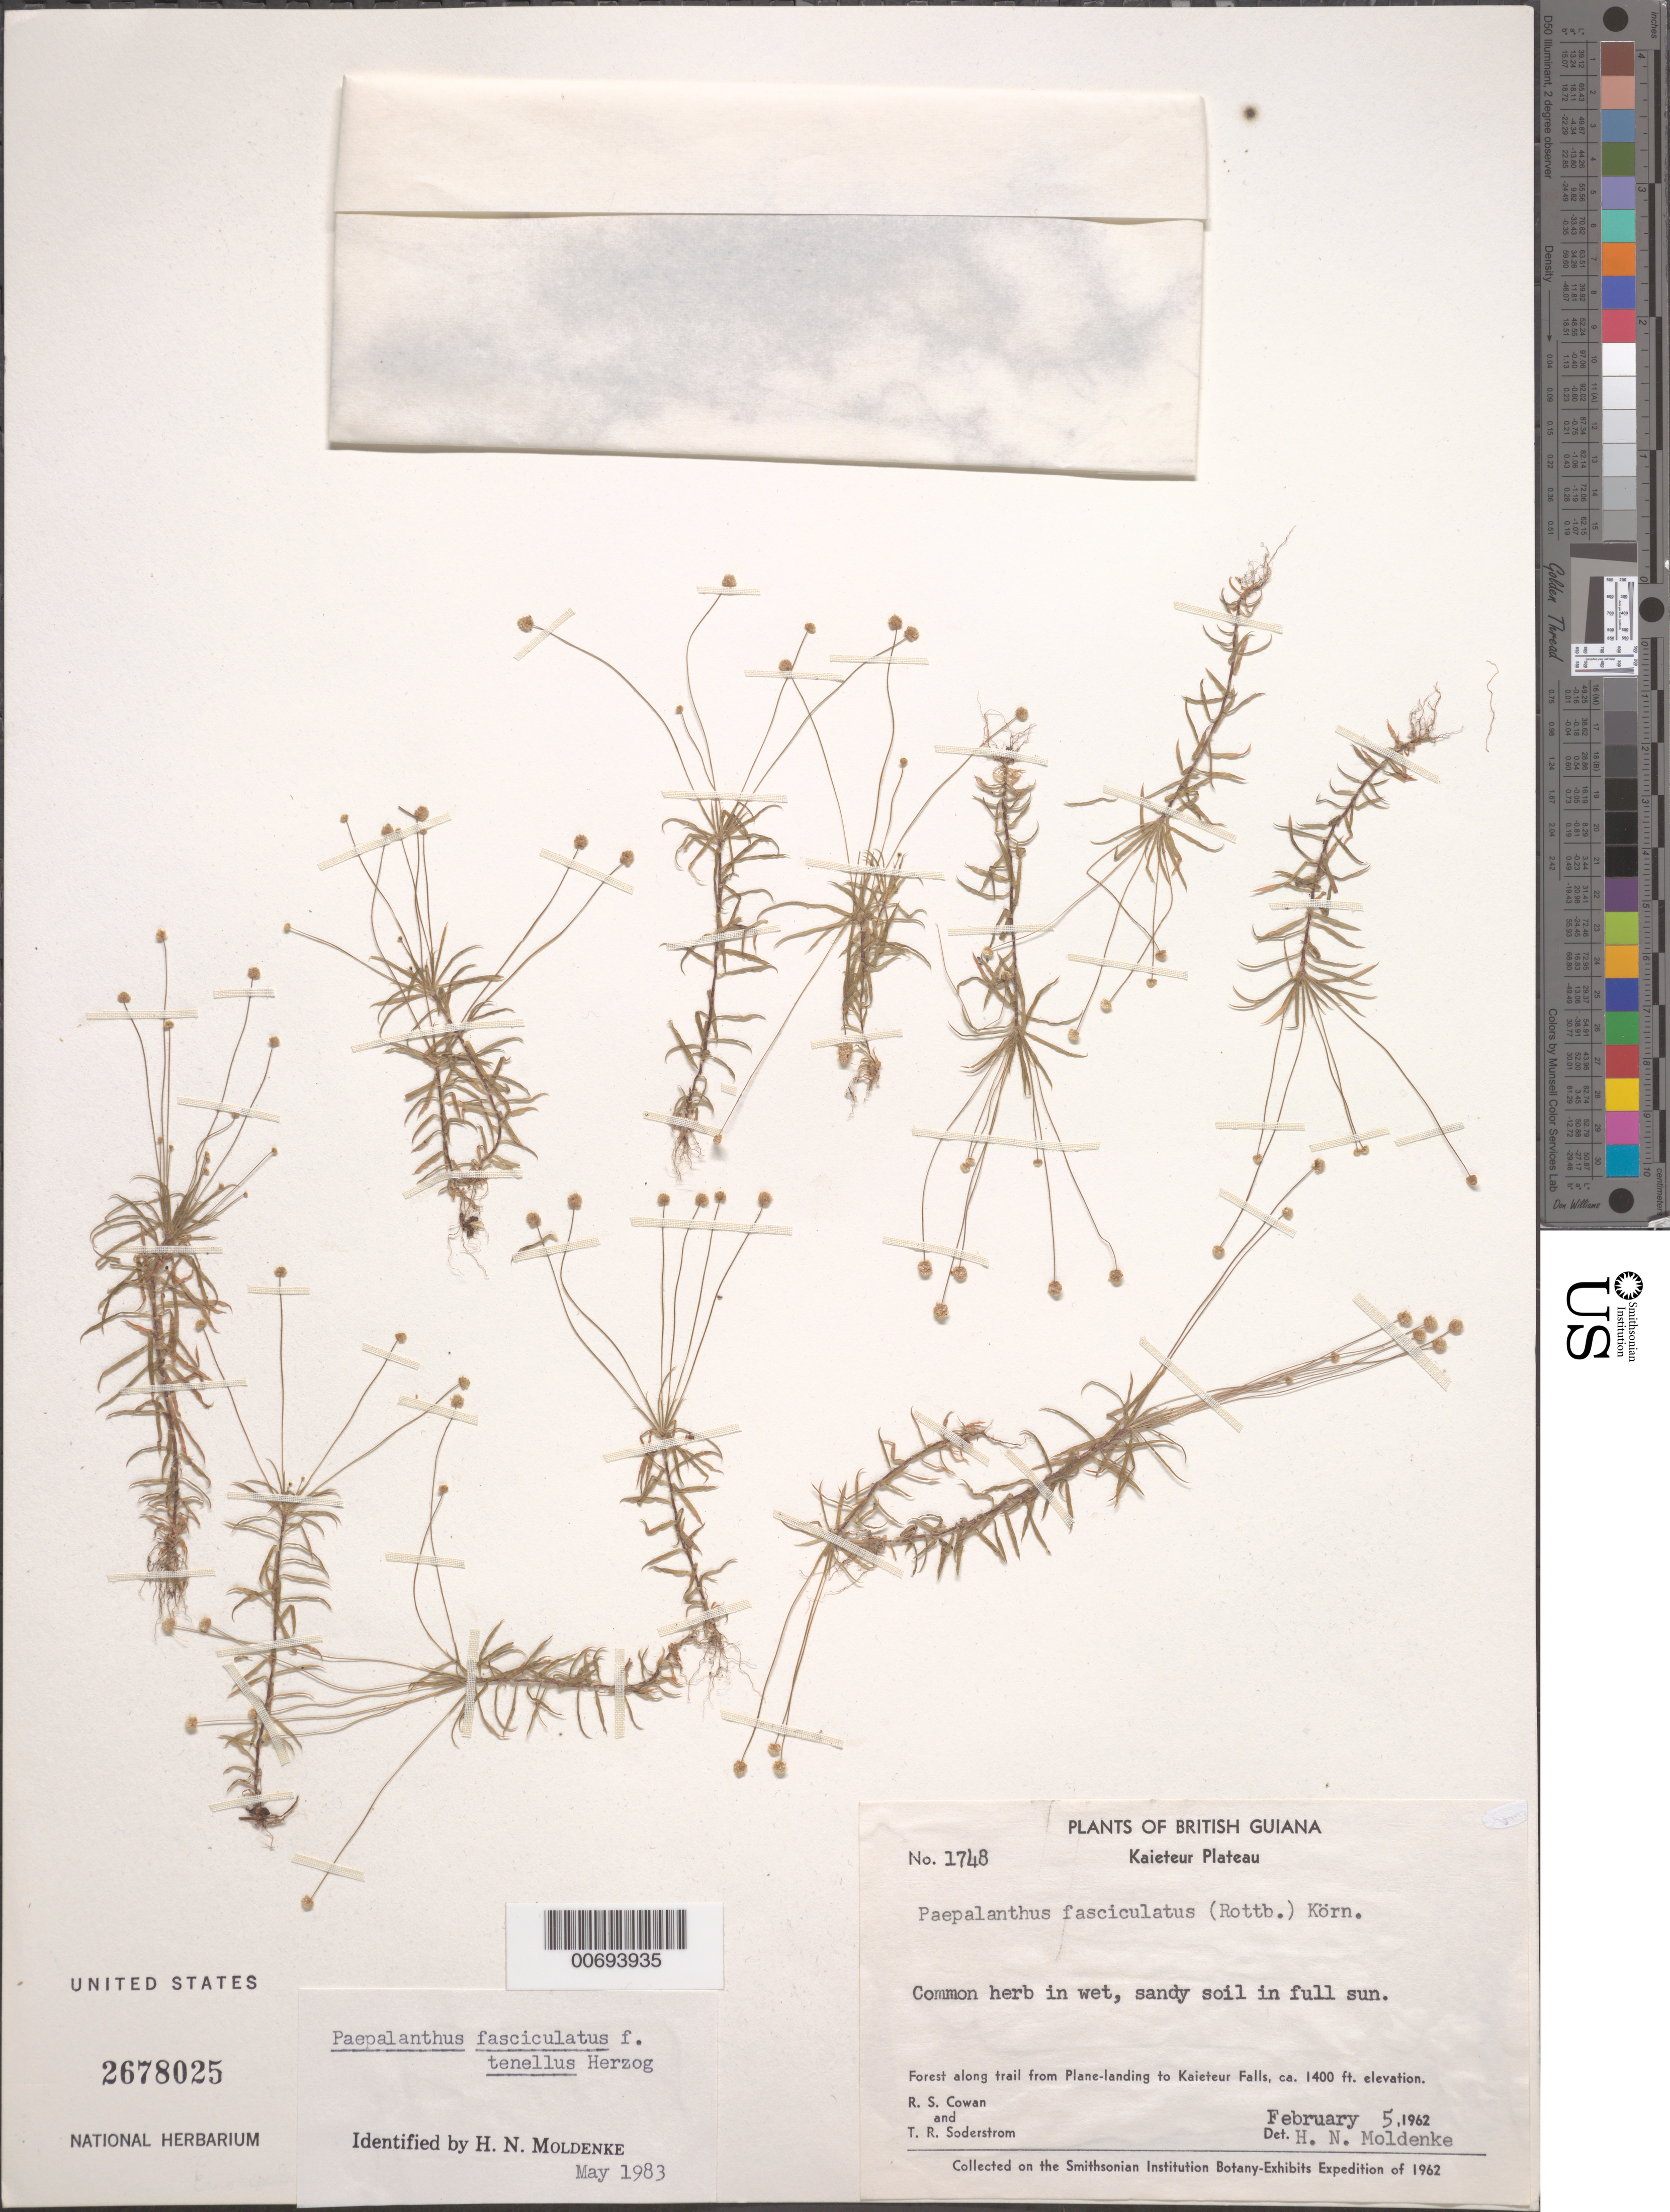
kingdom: Plantae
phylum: Tracheophyta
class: Liliopsida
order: Poales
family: Eriocaulaceae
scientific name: Giuliettia fasciculata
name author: (Rottb.) Andrino & Sano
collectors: R. S. Cowan & T. R. Soderstrom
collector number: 1748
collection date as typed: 5-Feb-62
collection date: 1962-02-05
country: Guyana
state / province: Potaro-Siparuni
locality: Kaieteur Plateau, along trail from plane landing to Kaieteur Falls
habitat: Wet sandy soil in full sun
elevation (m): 427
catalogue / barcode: US 2678025